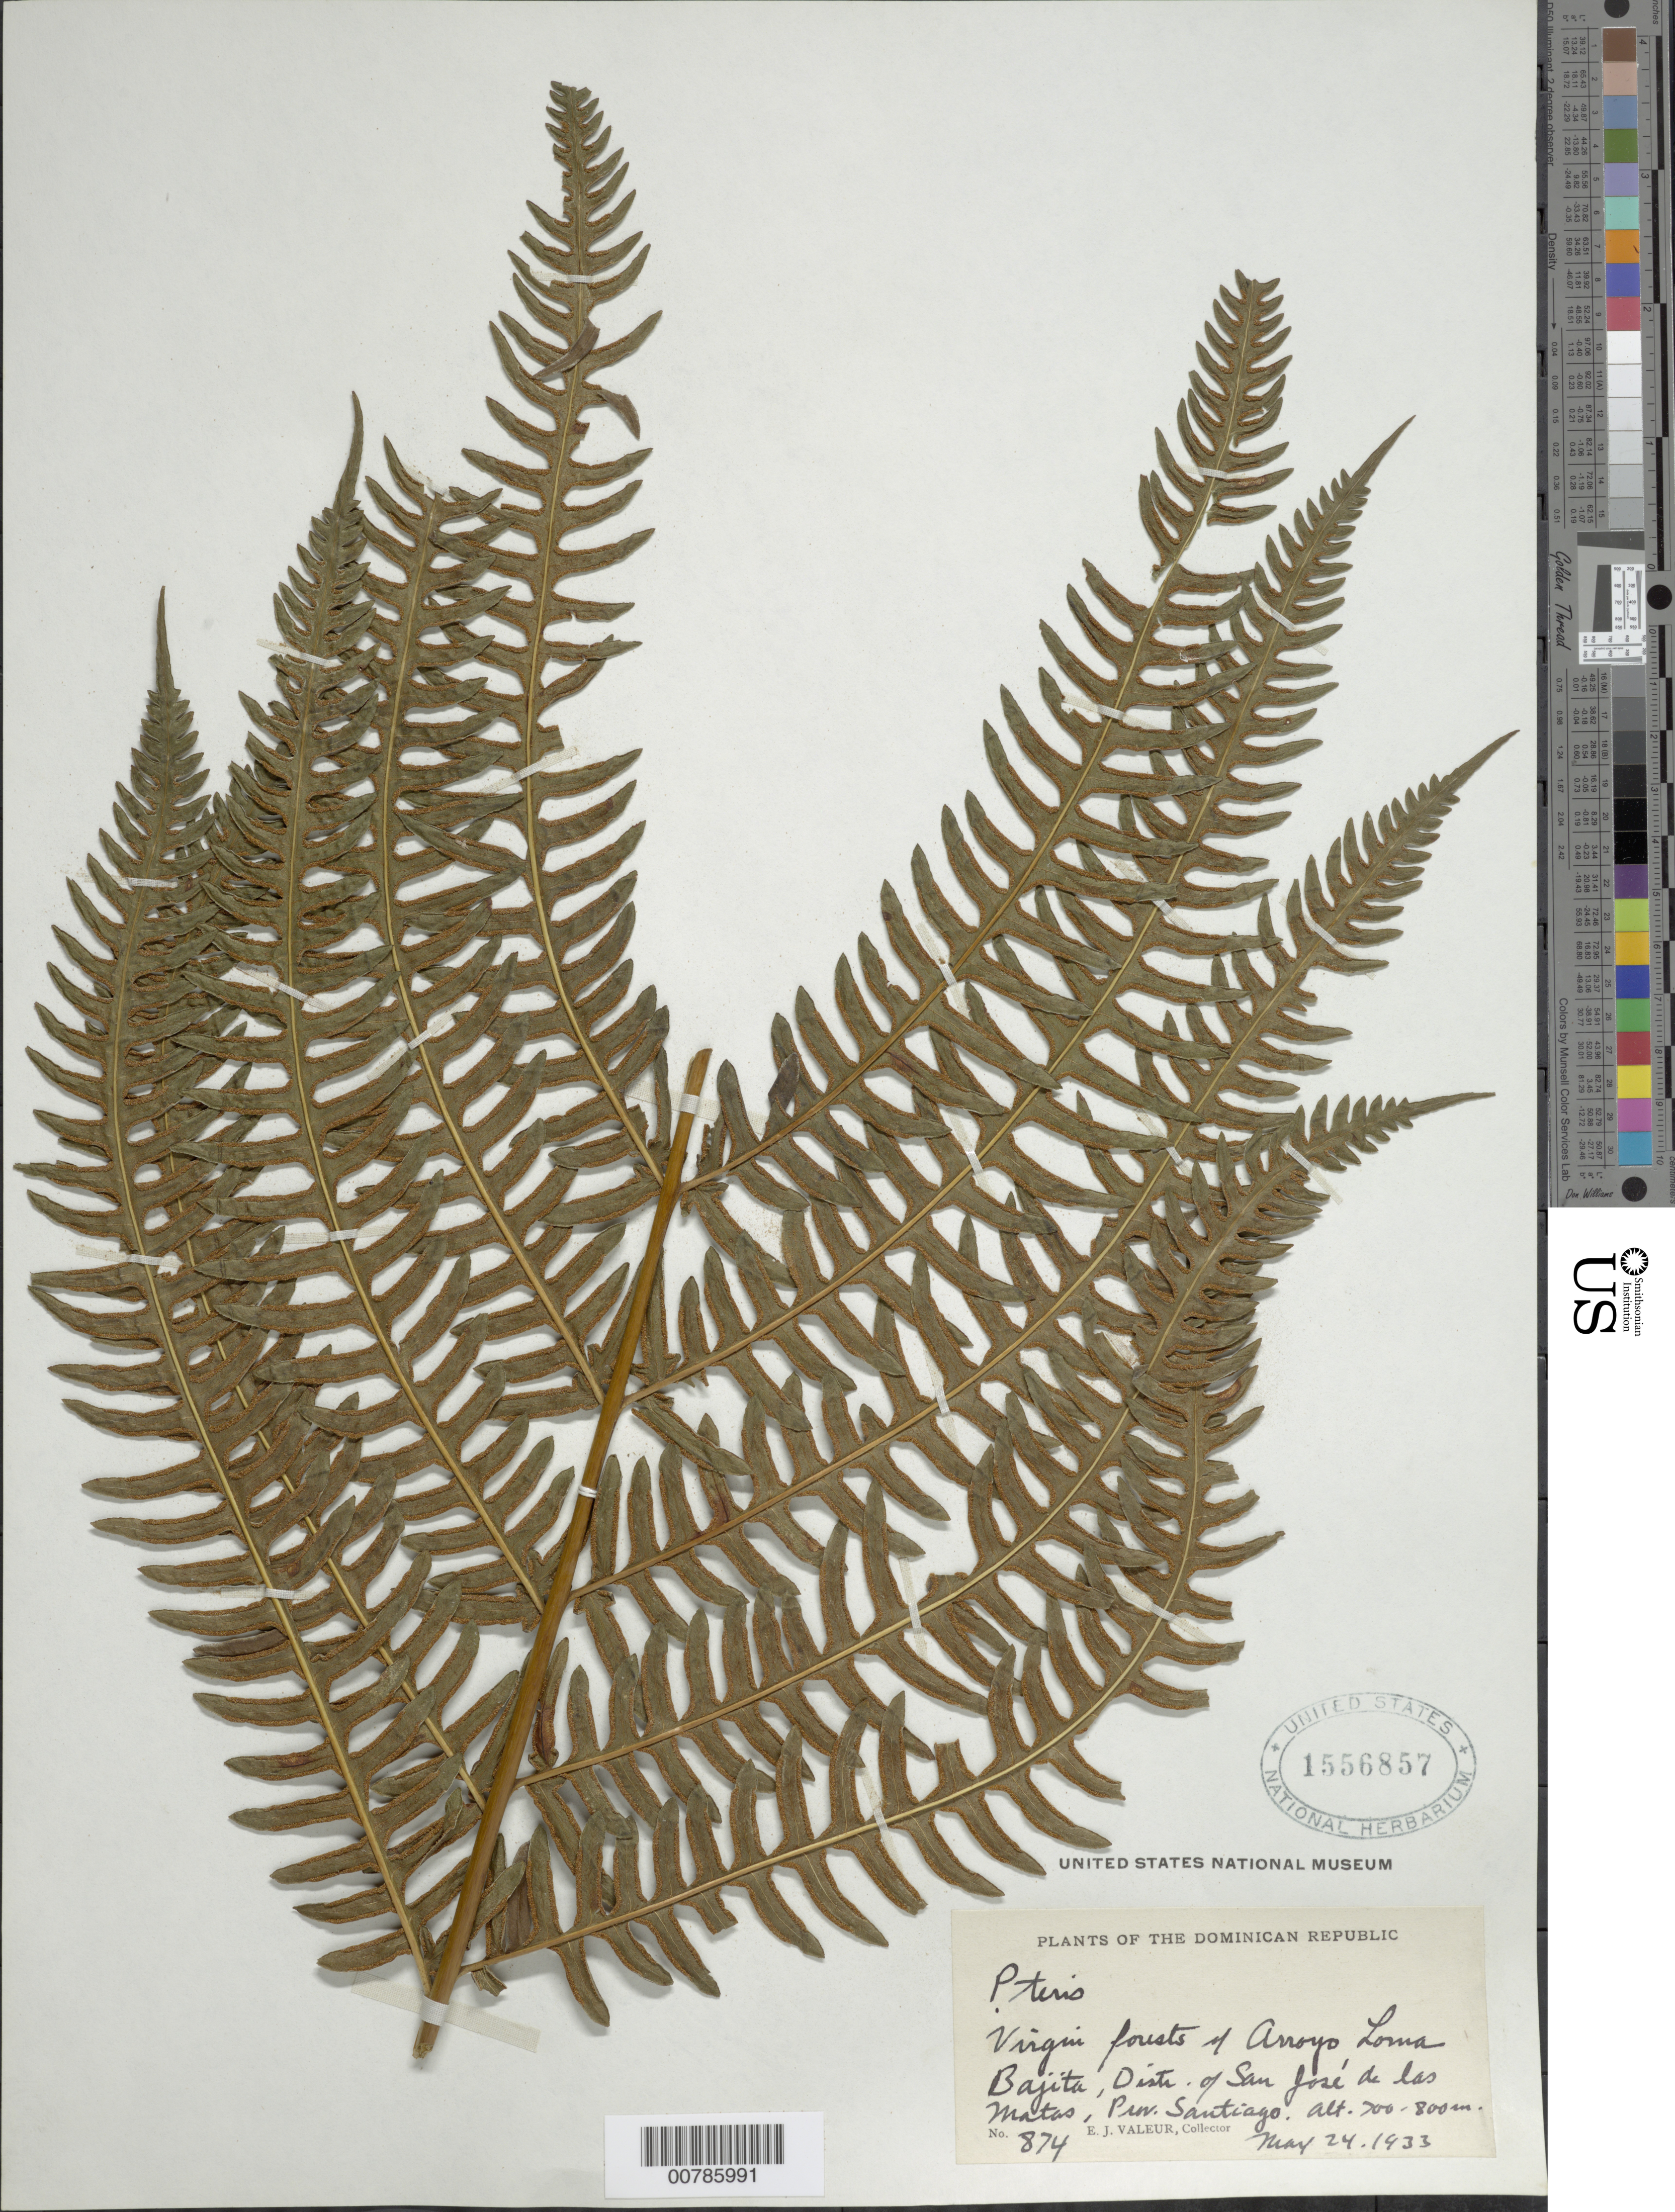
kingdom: Plantae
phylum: Tracheophyta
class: Polypodiopsida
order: Polypodiales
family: Pteridaceae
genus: Pteris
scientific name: Pteris podophylla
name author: Sw.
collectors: E. Valeur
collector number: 874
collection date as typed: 24 May 1933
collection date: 1933-05-24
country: Dominican Republic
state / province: Santiago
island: Hispaniola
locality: Dist. San José de las Matas, Arroyo Loma Bajita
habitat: Virgin forest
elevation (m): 700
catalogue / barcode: US 1556857